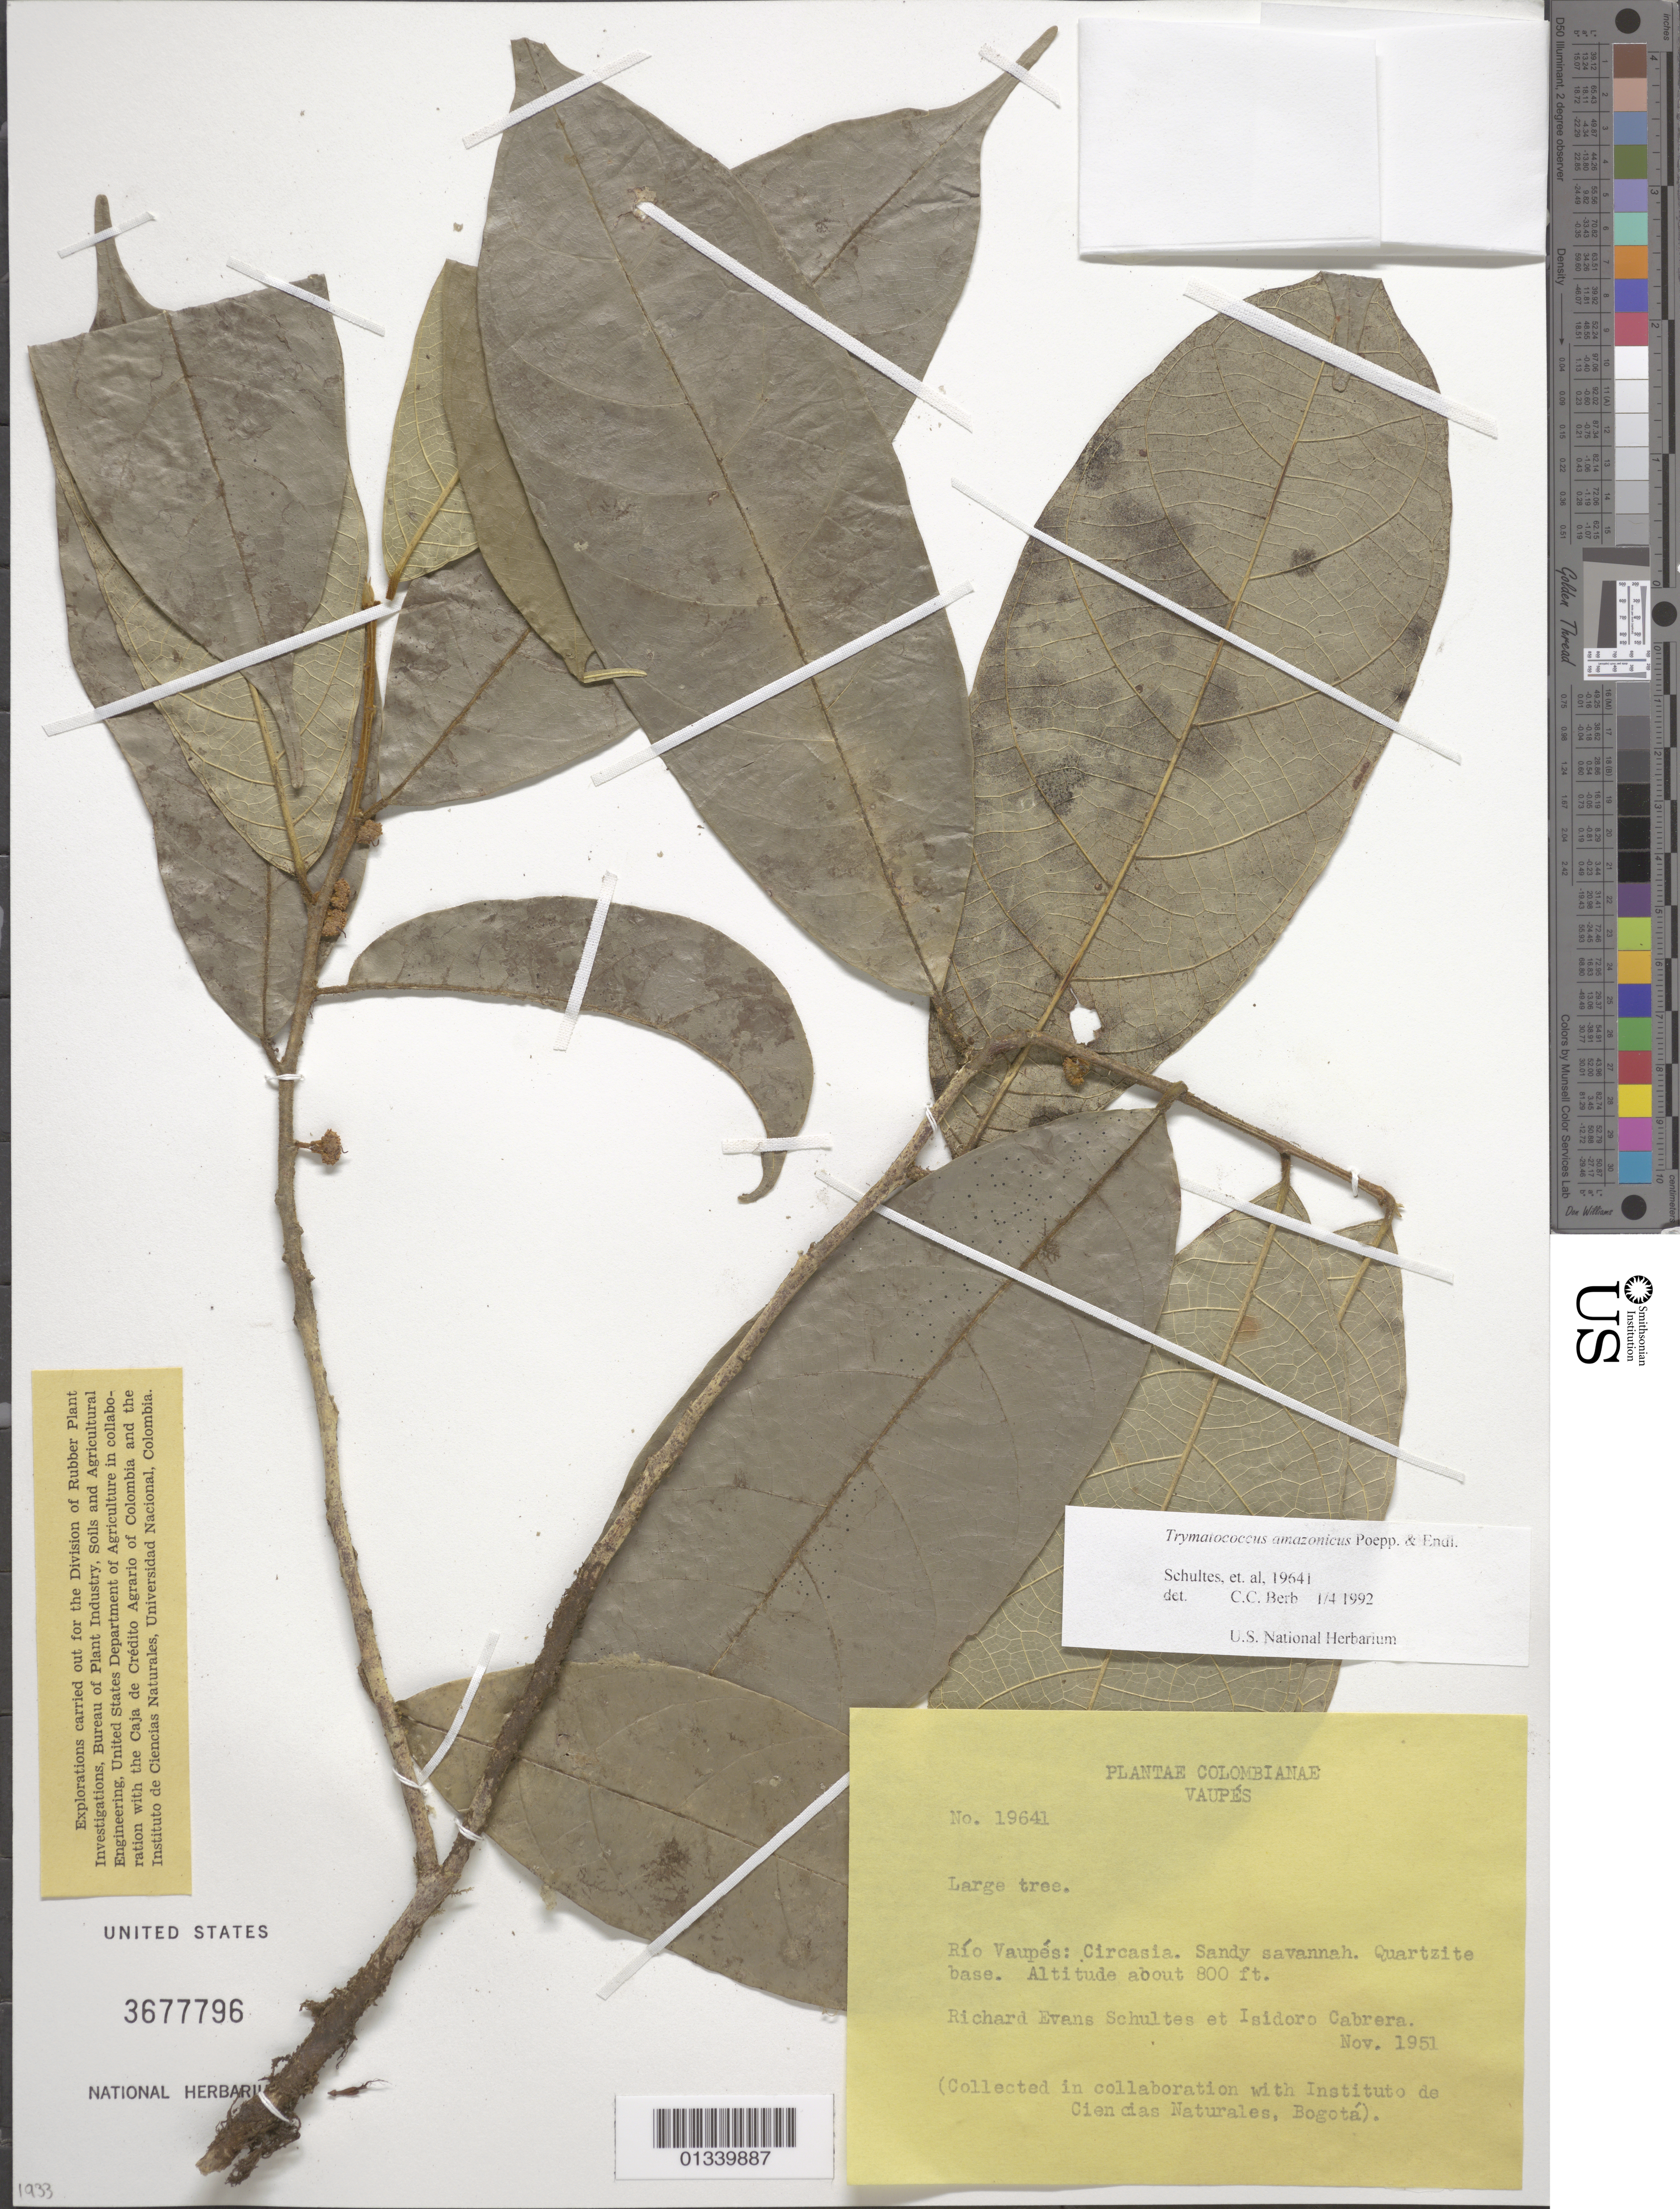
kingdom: Plantae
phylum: Tracheophyta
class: Magnoliopsida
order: Rosales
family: Moraceae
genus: Brosimum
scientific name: Brosimum amazonicum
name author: (Poepp. & Endl.) E. M. Gardner & Zerega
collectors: R. E. Schultes & I. Cabrera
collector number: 19641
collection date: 1951-11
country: Colombia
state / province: Vaupés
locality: Rio Vaupes: Circasia. Sandy savanna. Quartzite base.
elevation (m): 244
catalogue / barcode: US 3677796